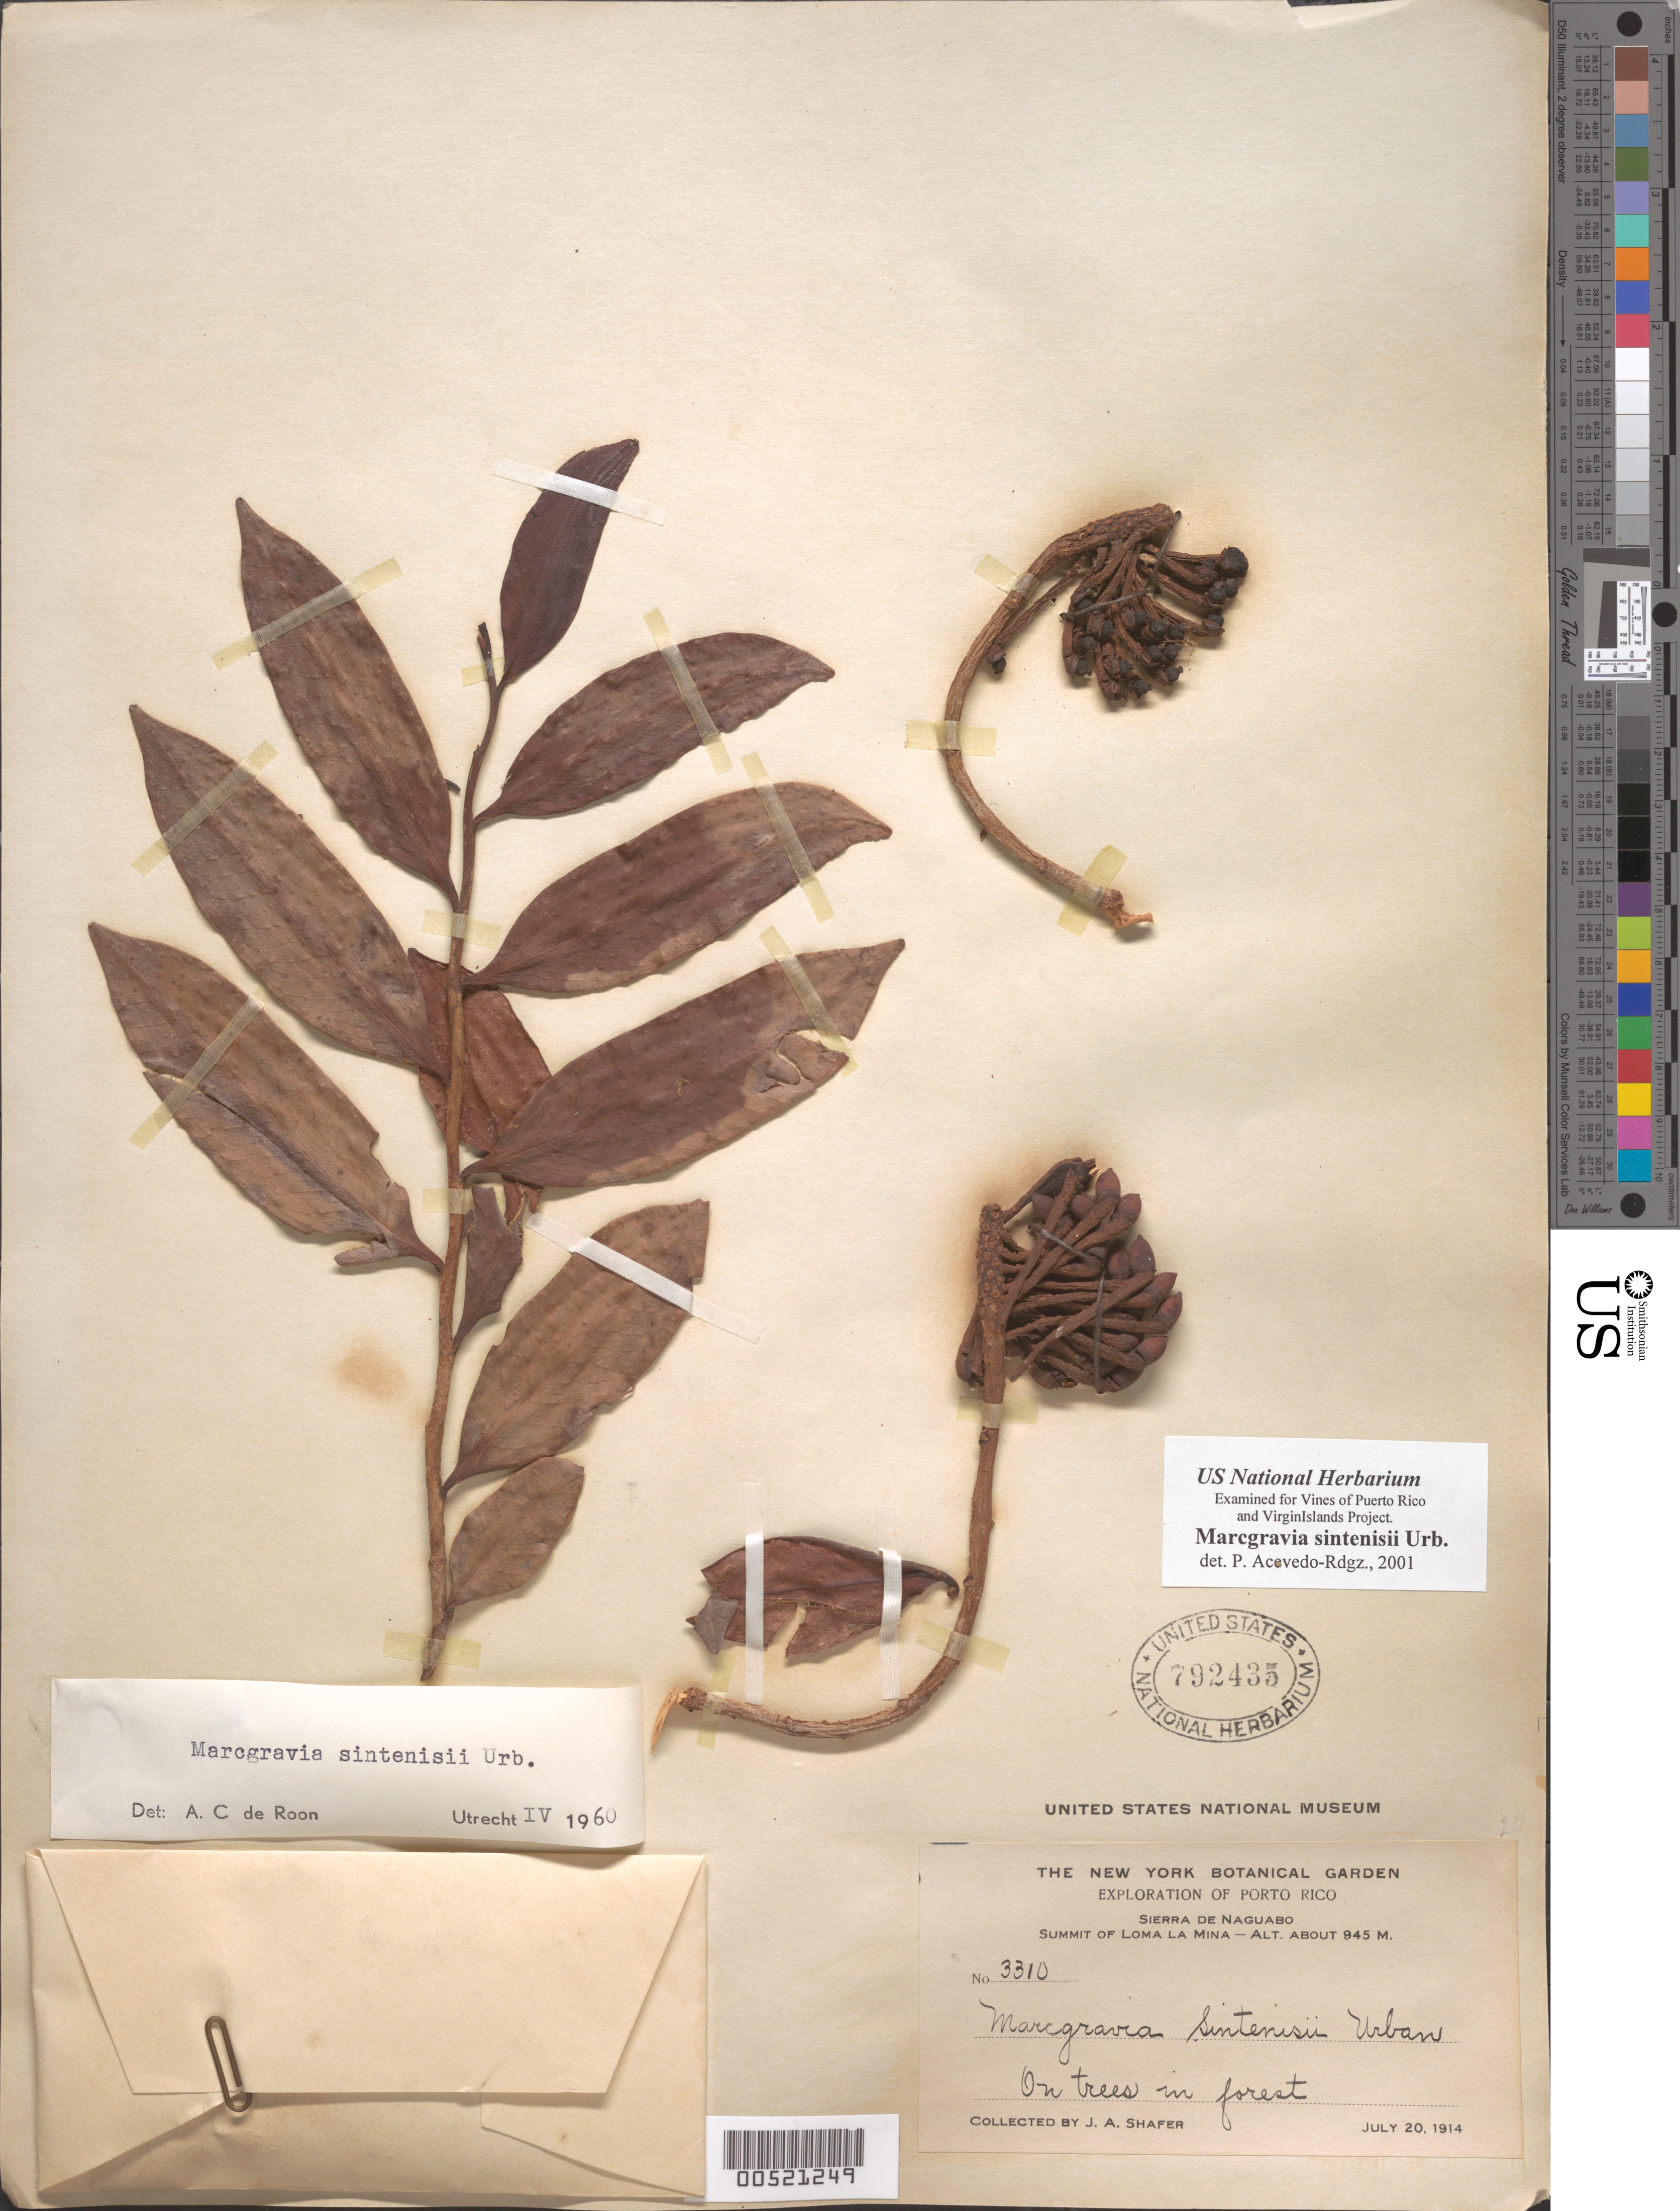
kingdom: Plantae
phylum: Tracheophyta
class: Magnoliopsida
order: Ericales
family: Marcgraviaceae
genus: Marcgravia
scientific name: Marcgravia sintenisii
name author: Urb.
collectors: J. A. Shafer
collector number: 3310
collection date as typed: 20 Jul 1914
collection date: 1914-07-20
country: Puerto Rico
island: Greater Antilles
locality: Sierra de Naguabo, summit of Loma la Mina. On trees in forest.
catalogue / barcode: US 792435